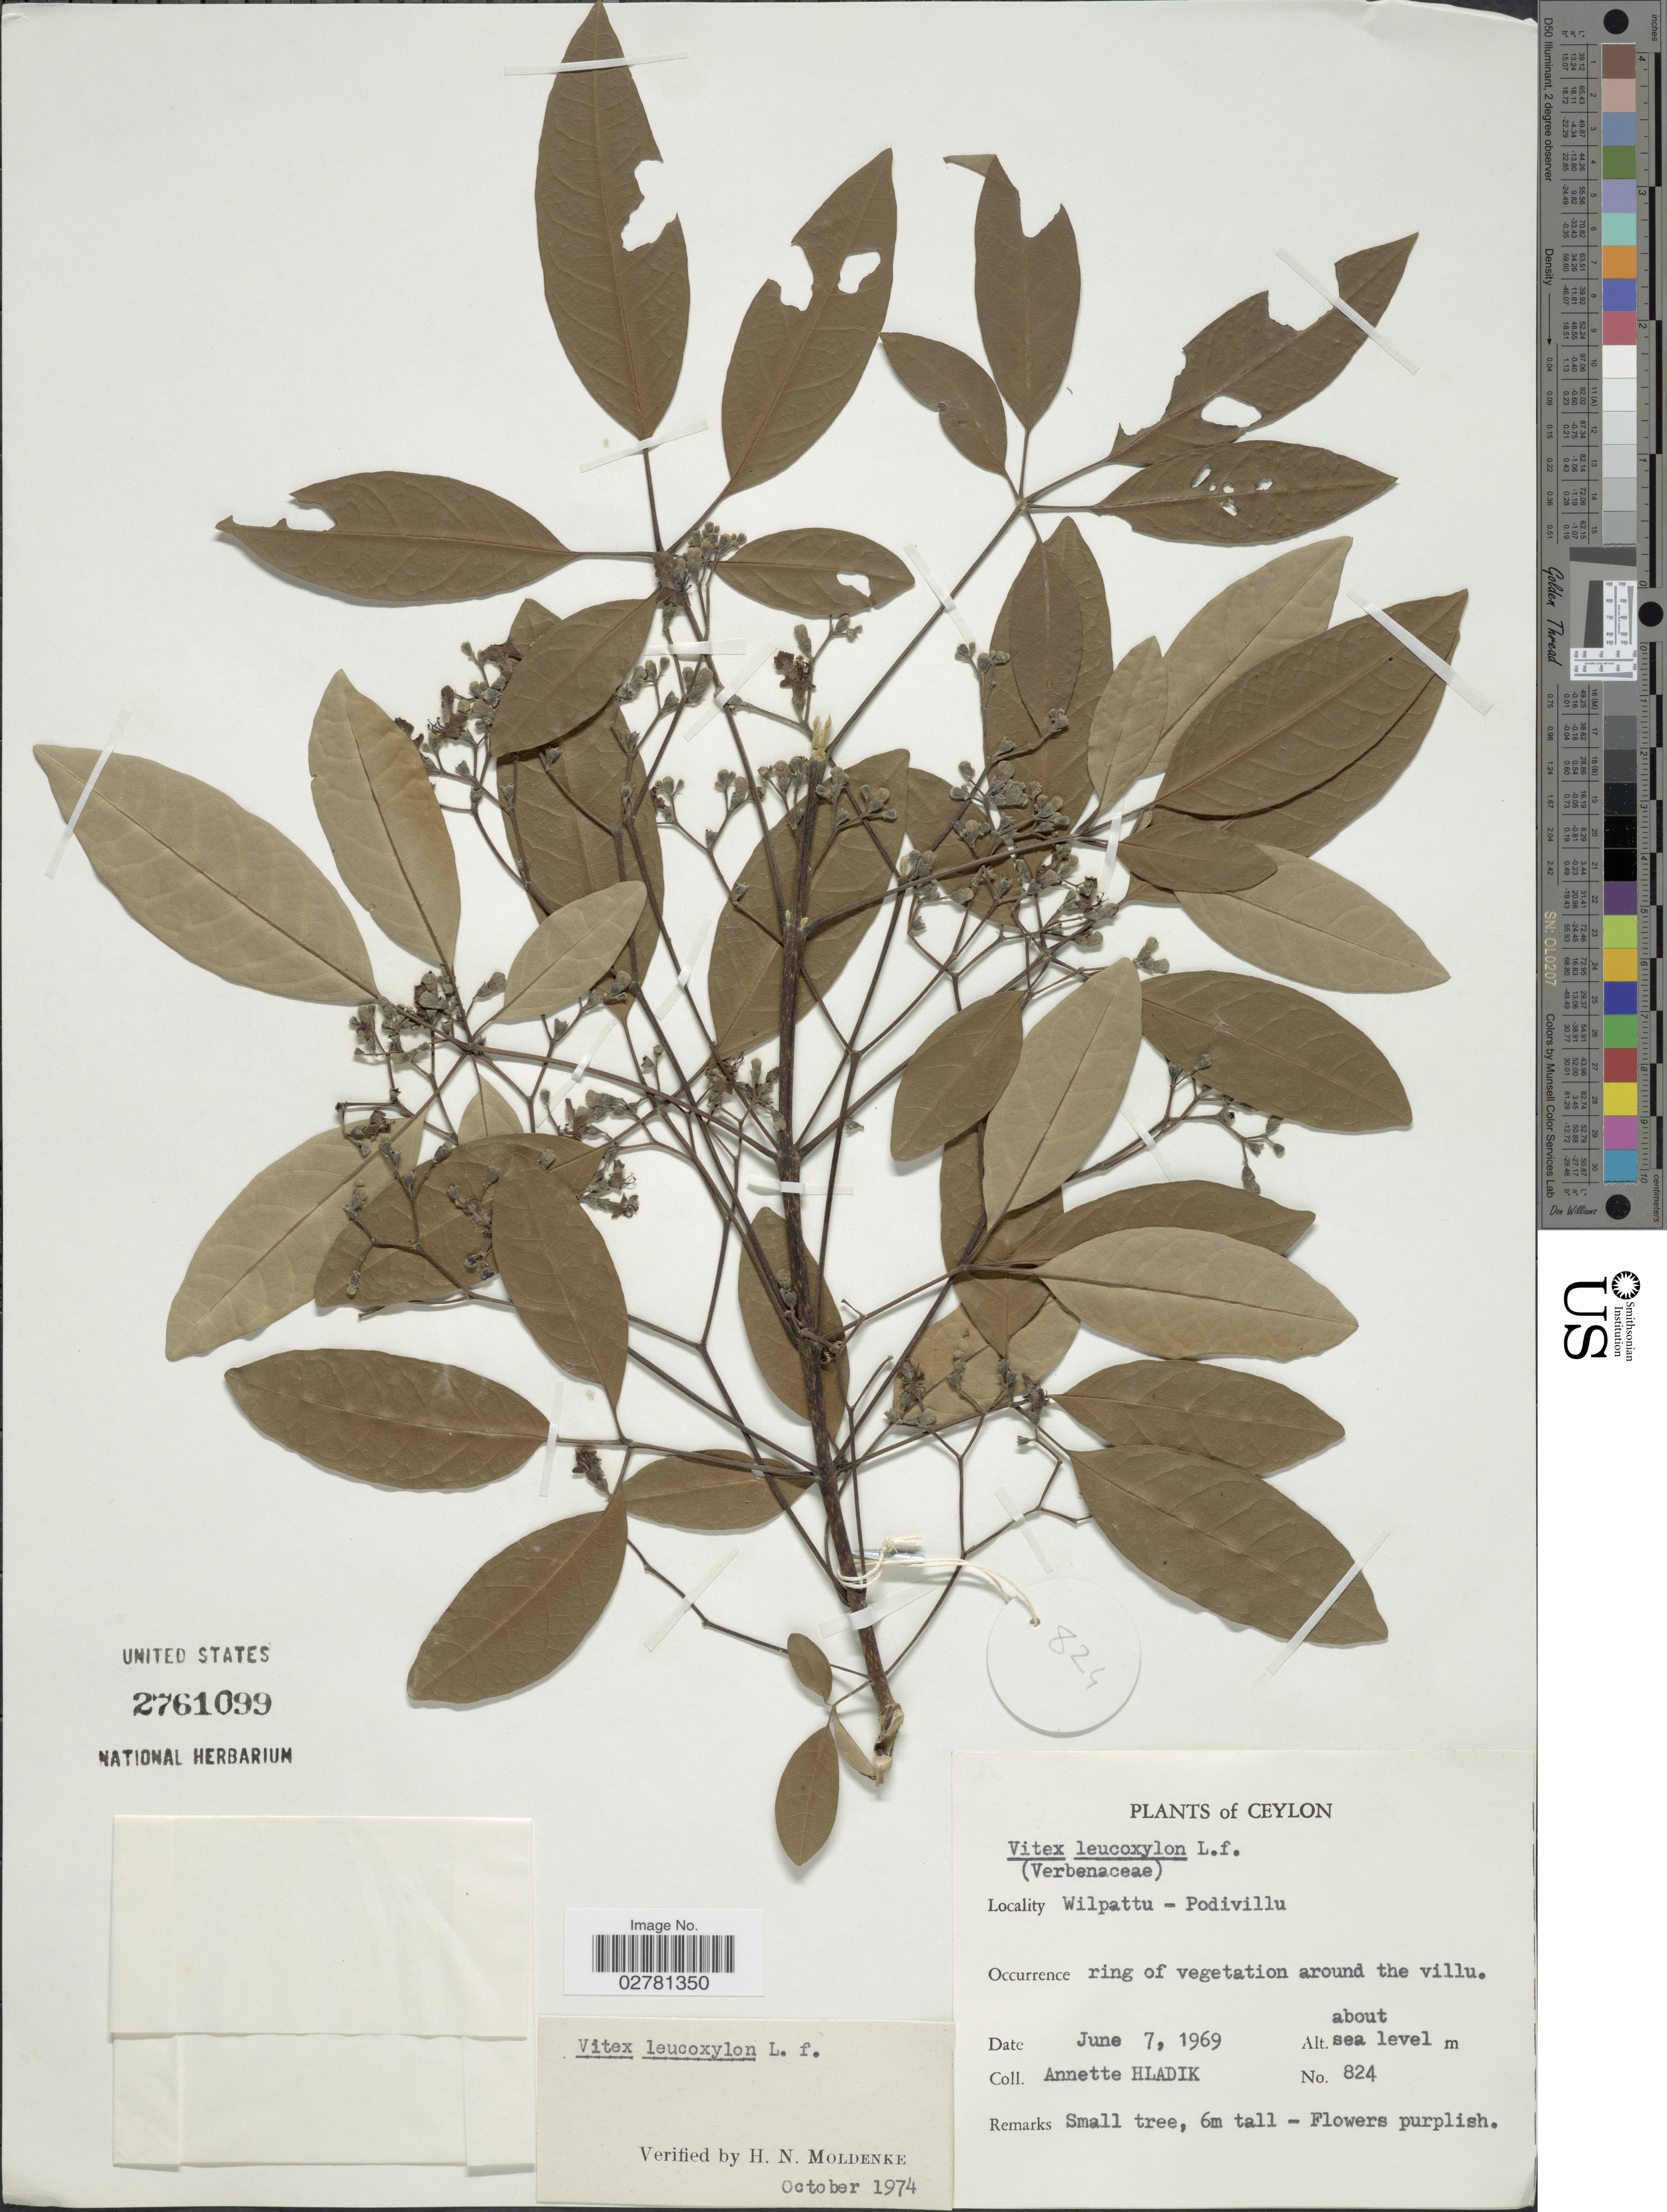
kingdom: Plantae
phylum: Tracheophyta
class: Magnoliopsida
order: Lamiales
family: Lamiaceae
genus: Vitex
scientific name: Vitex leucoxylon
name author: L. f.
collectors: A. Hladik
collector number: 824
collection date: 1969-06-07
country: Sri Lanka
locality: Ceylon. Wilpattu-Podivillu. Ring of vegetation around the villu.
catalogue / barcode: US 2761099